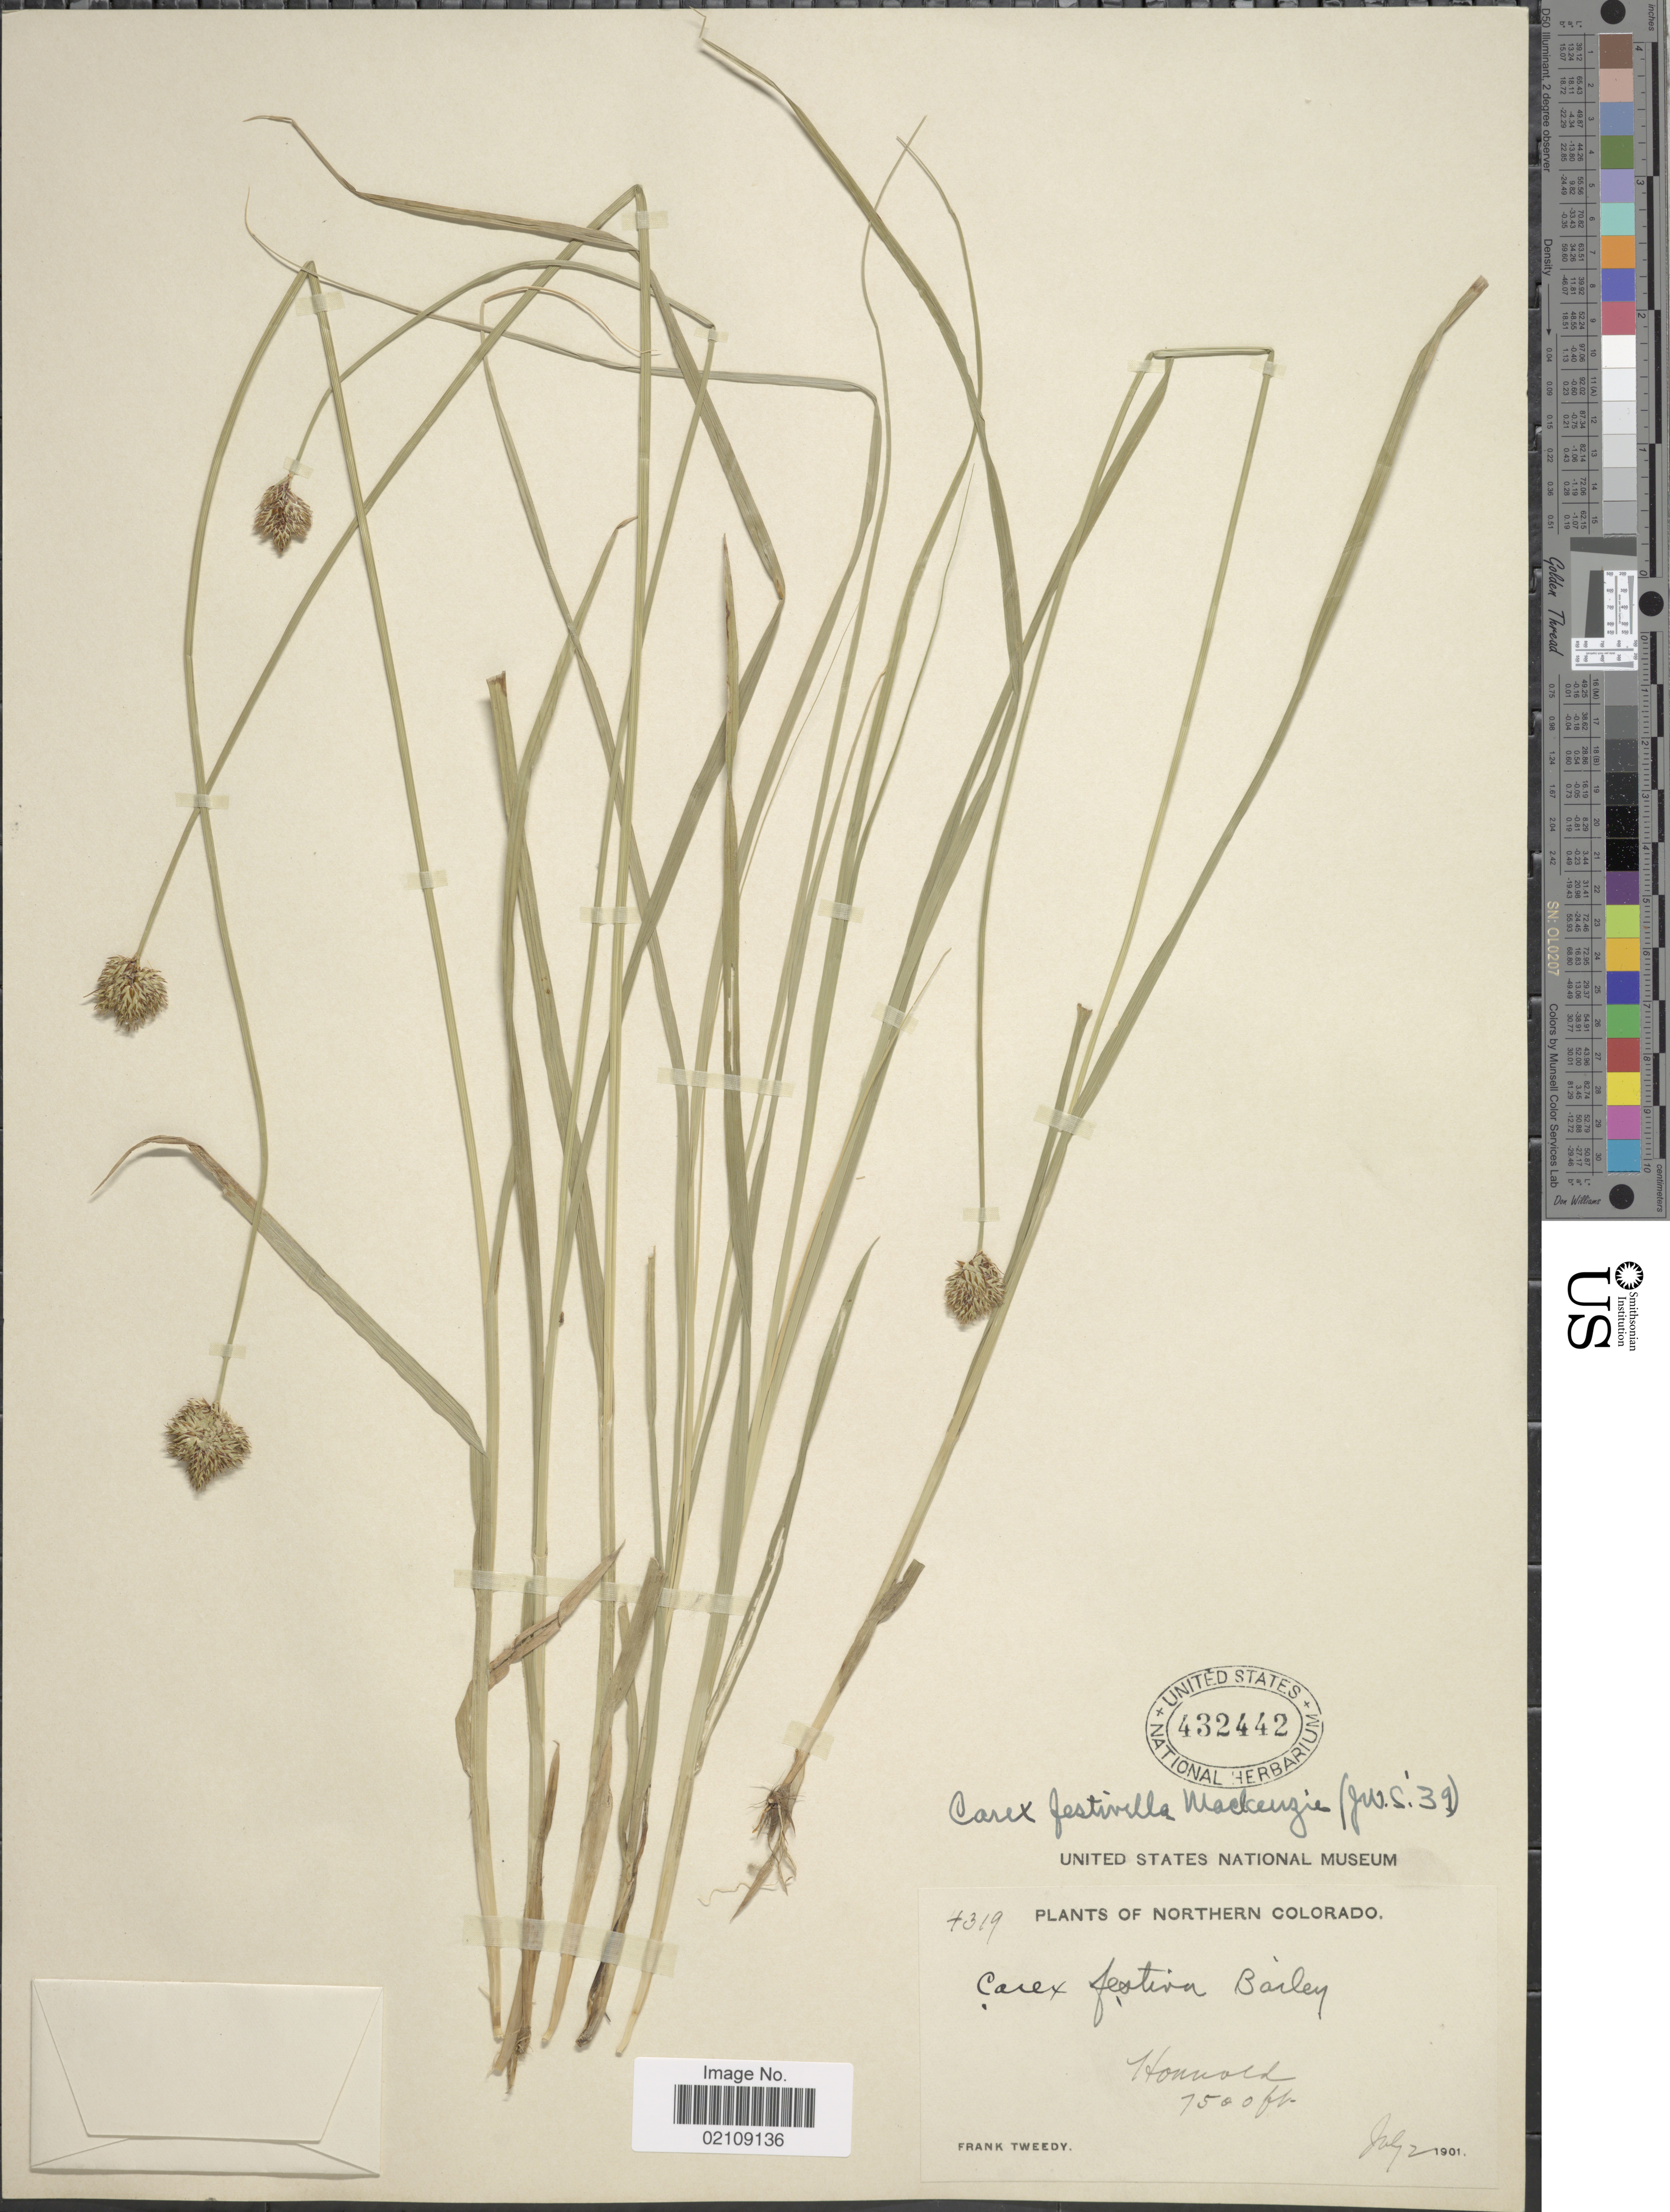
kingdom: Plantae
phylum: Tracheophyta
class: Liliopsida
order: Poales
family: Cyperaceae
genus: Carex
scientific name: Carex microptera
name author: Mack.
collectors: F. Tweedy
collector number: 4319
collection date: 1901-07-02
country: United States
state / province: Colorado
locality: Northern Colorado. Honnold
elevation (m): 2286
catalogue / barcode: US 432442